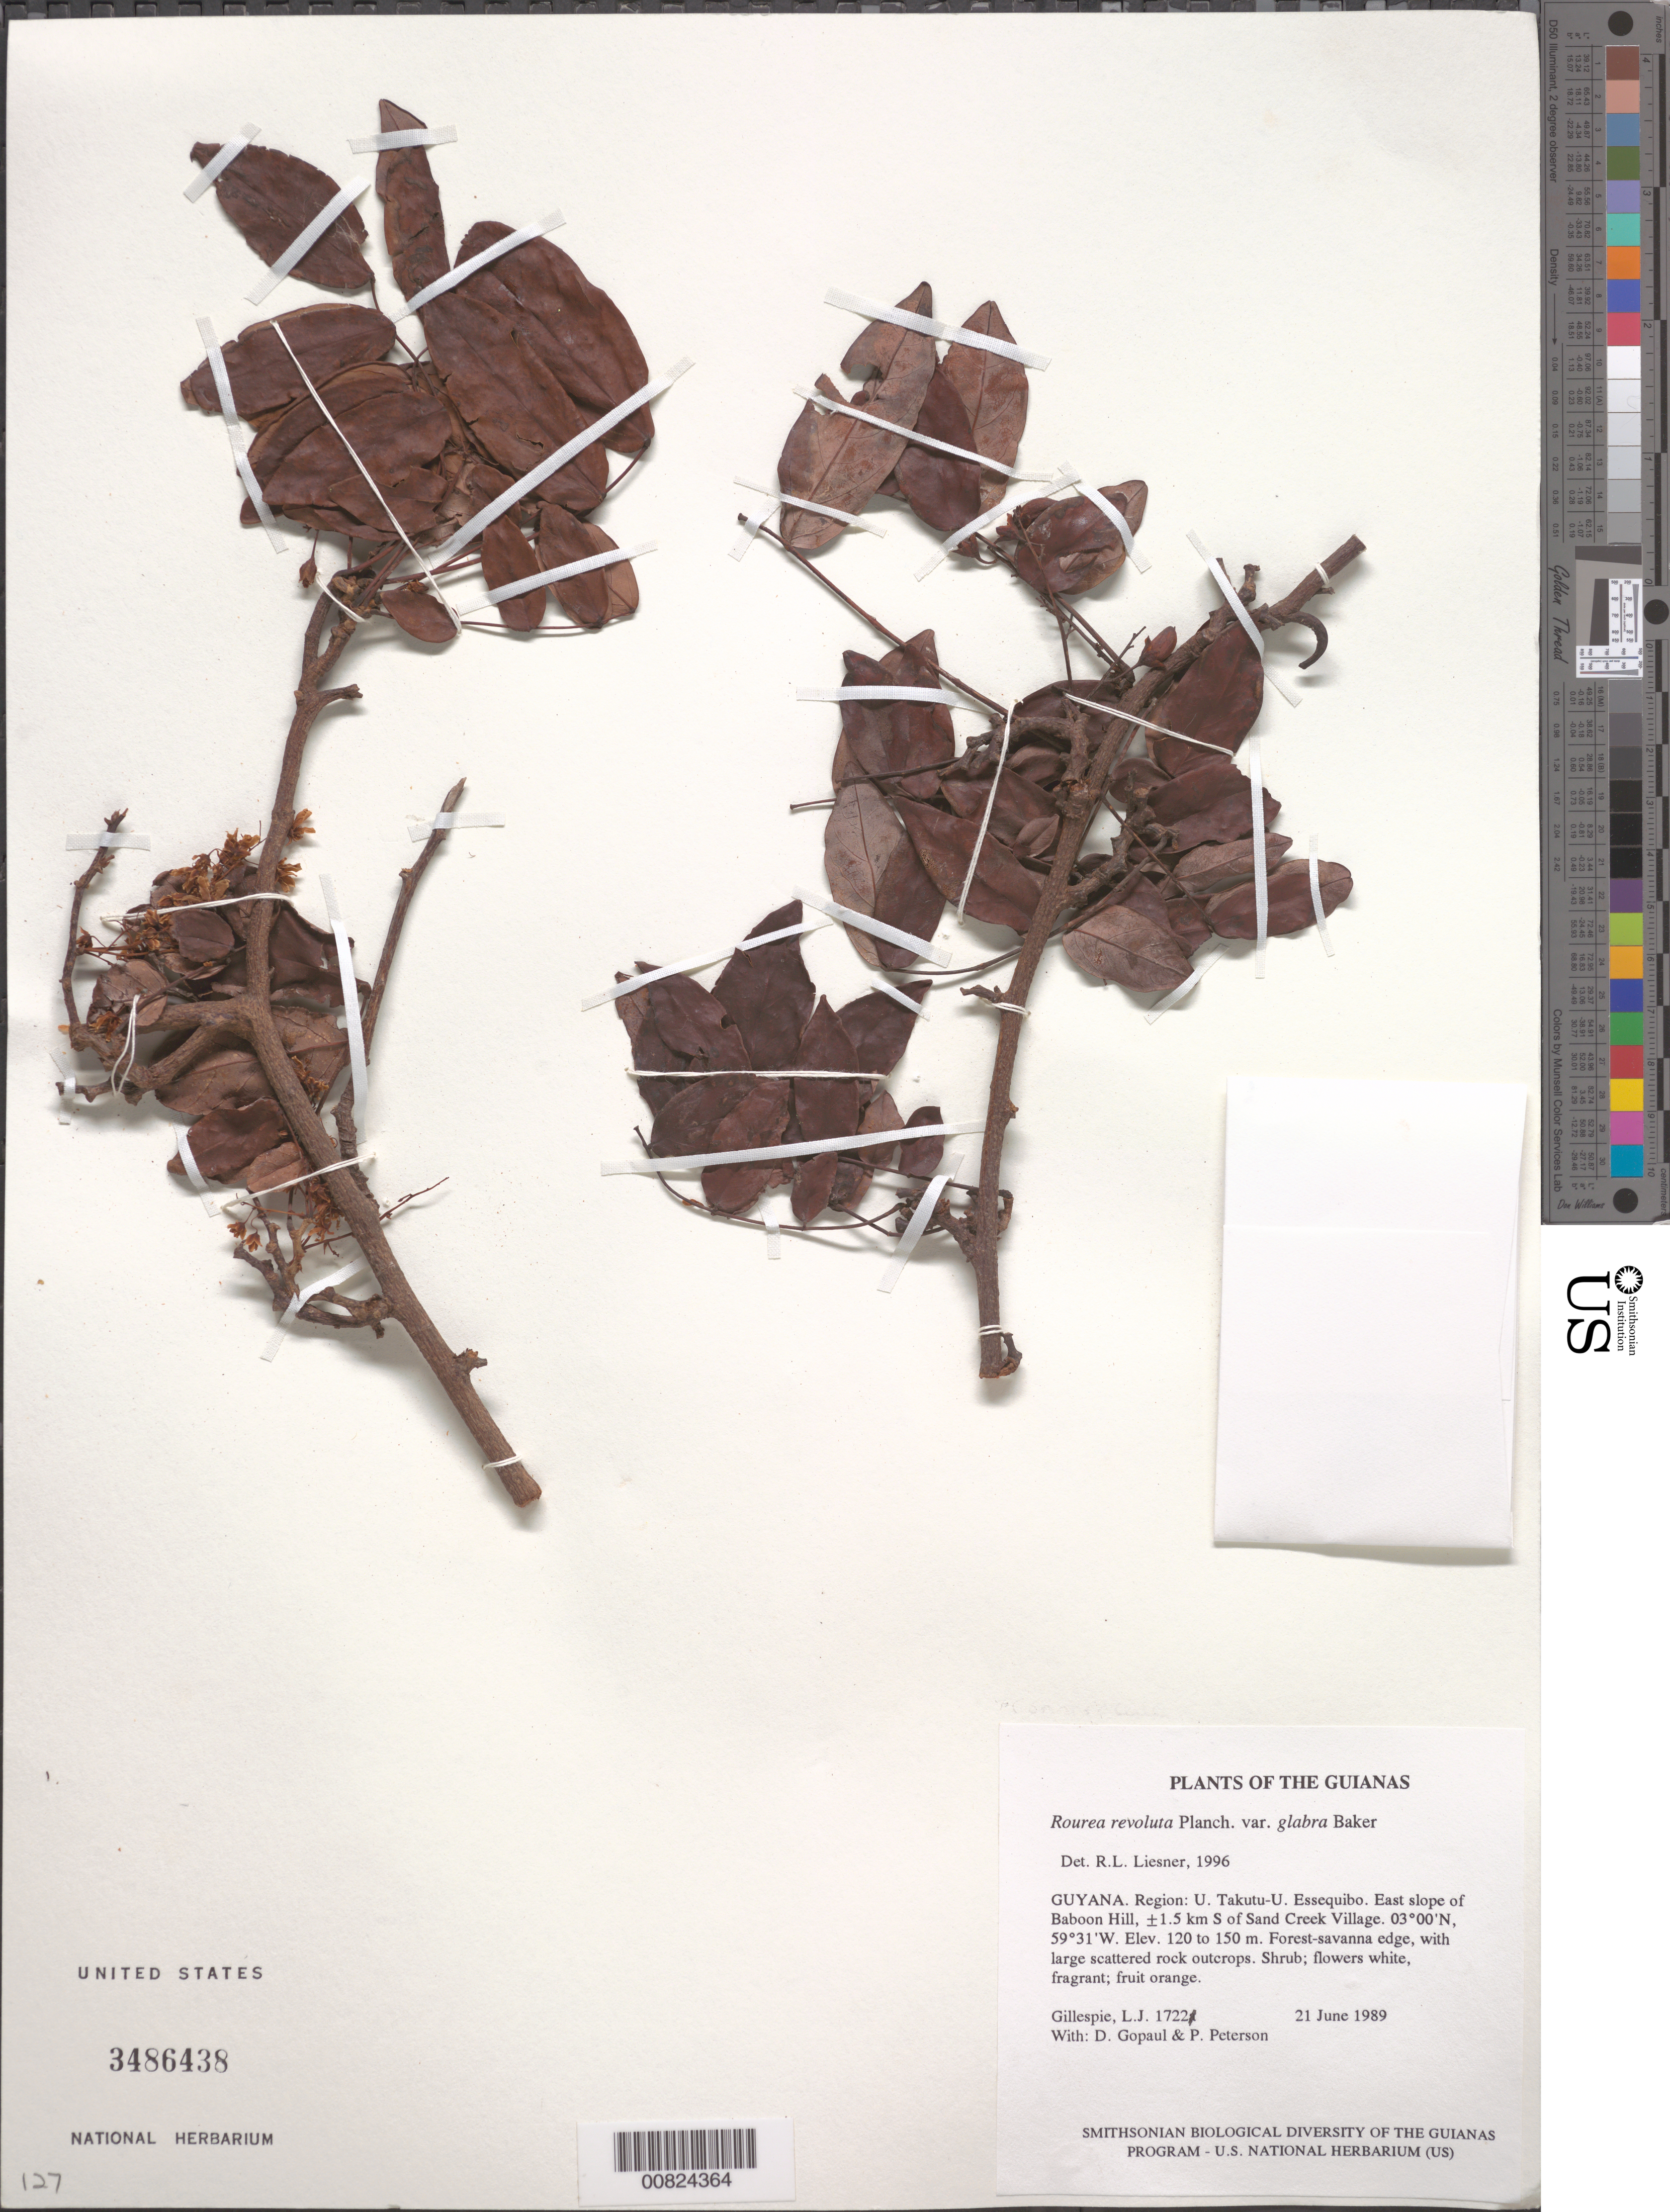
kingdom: Plantae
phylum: Tracheophyta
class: Magnoliopsida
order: Oxalidales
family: Connaraceae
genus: Rourea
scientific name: Rourea revoluta var. glabra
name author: Baker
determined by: Liesner, R. L.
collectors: L. J. Gillespie, D. Gopaul & P. M. Peterson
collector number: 1722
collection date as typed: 21 June 1989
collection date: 1989-06-21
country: Guyana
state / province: U. Takutu-U. Essequibo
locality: Baboon Hill, ±1.5 km S of Sand Creek Village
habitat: East slope. Forest-savanna edge, with large scattered rock outcrops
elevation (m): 120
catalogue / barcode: US 3486438